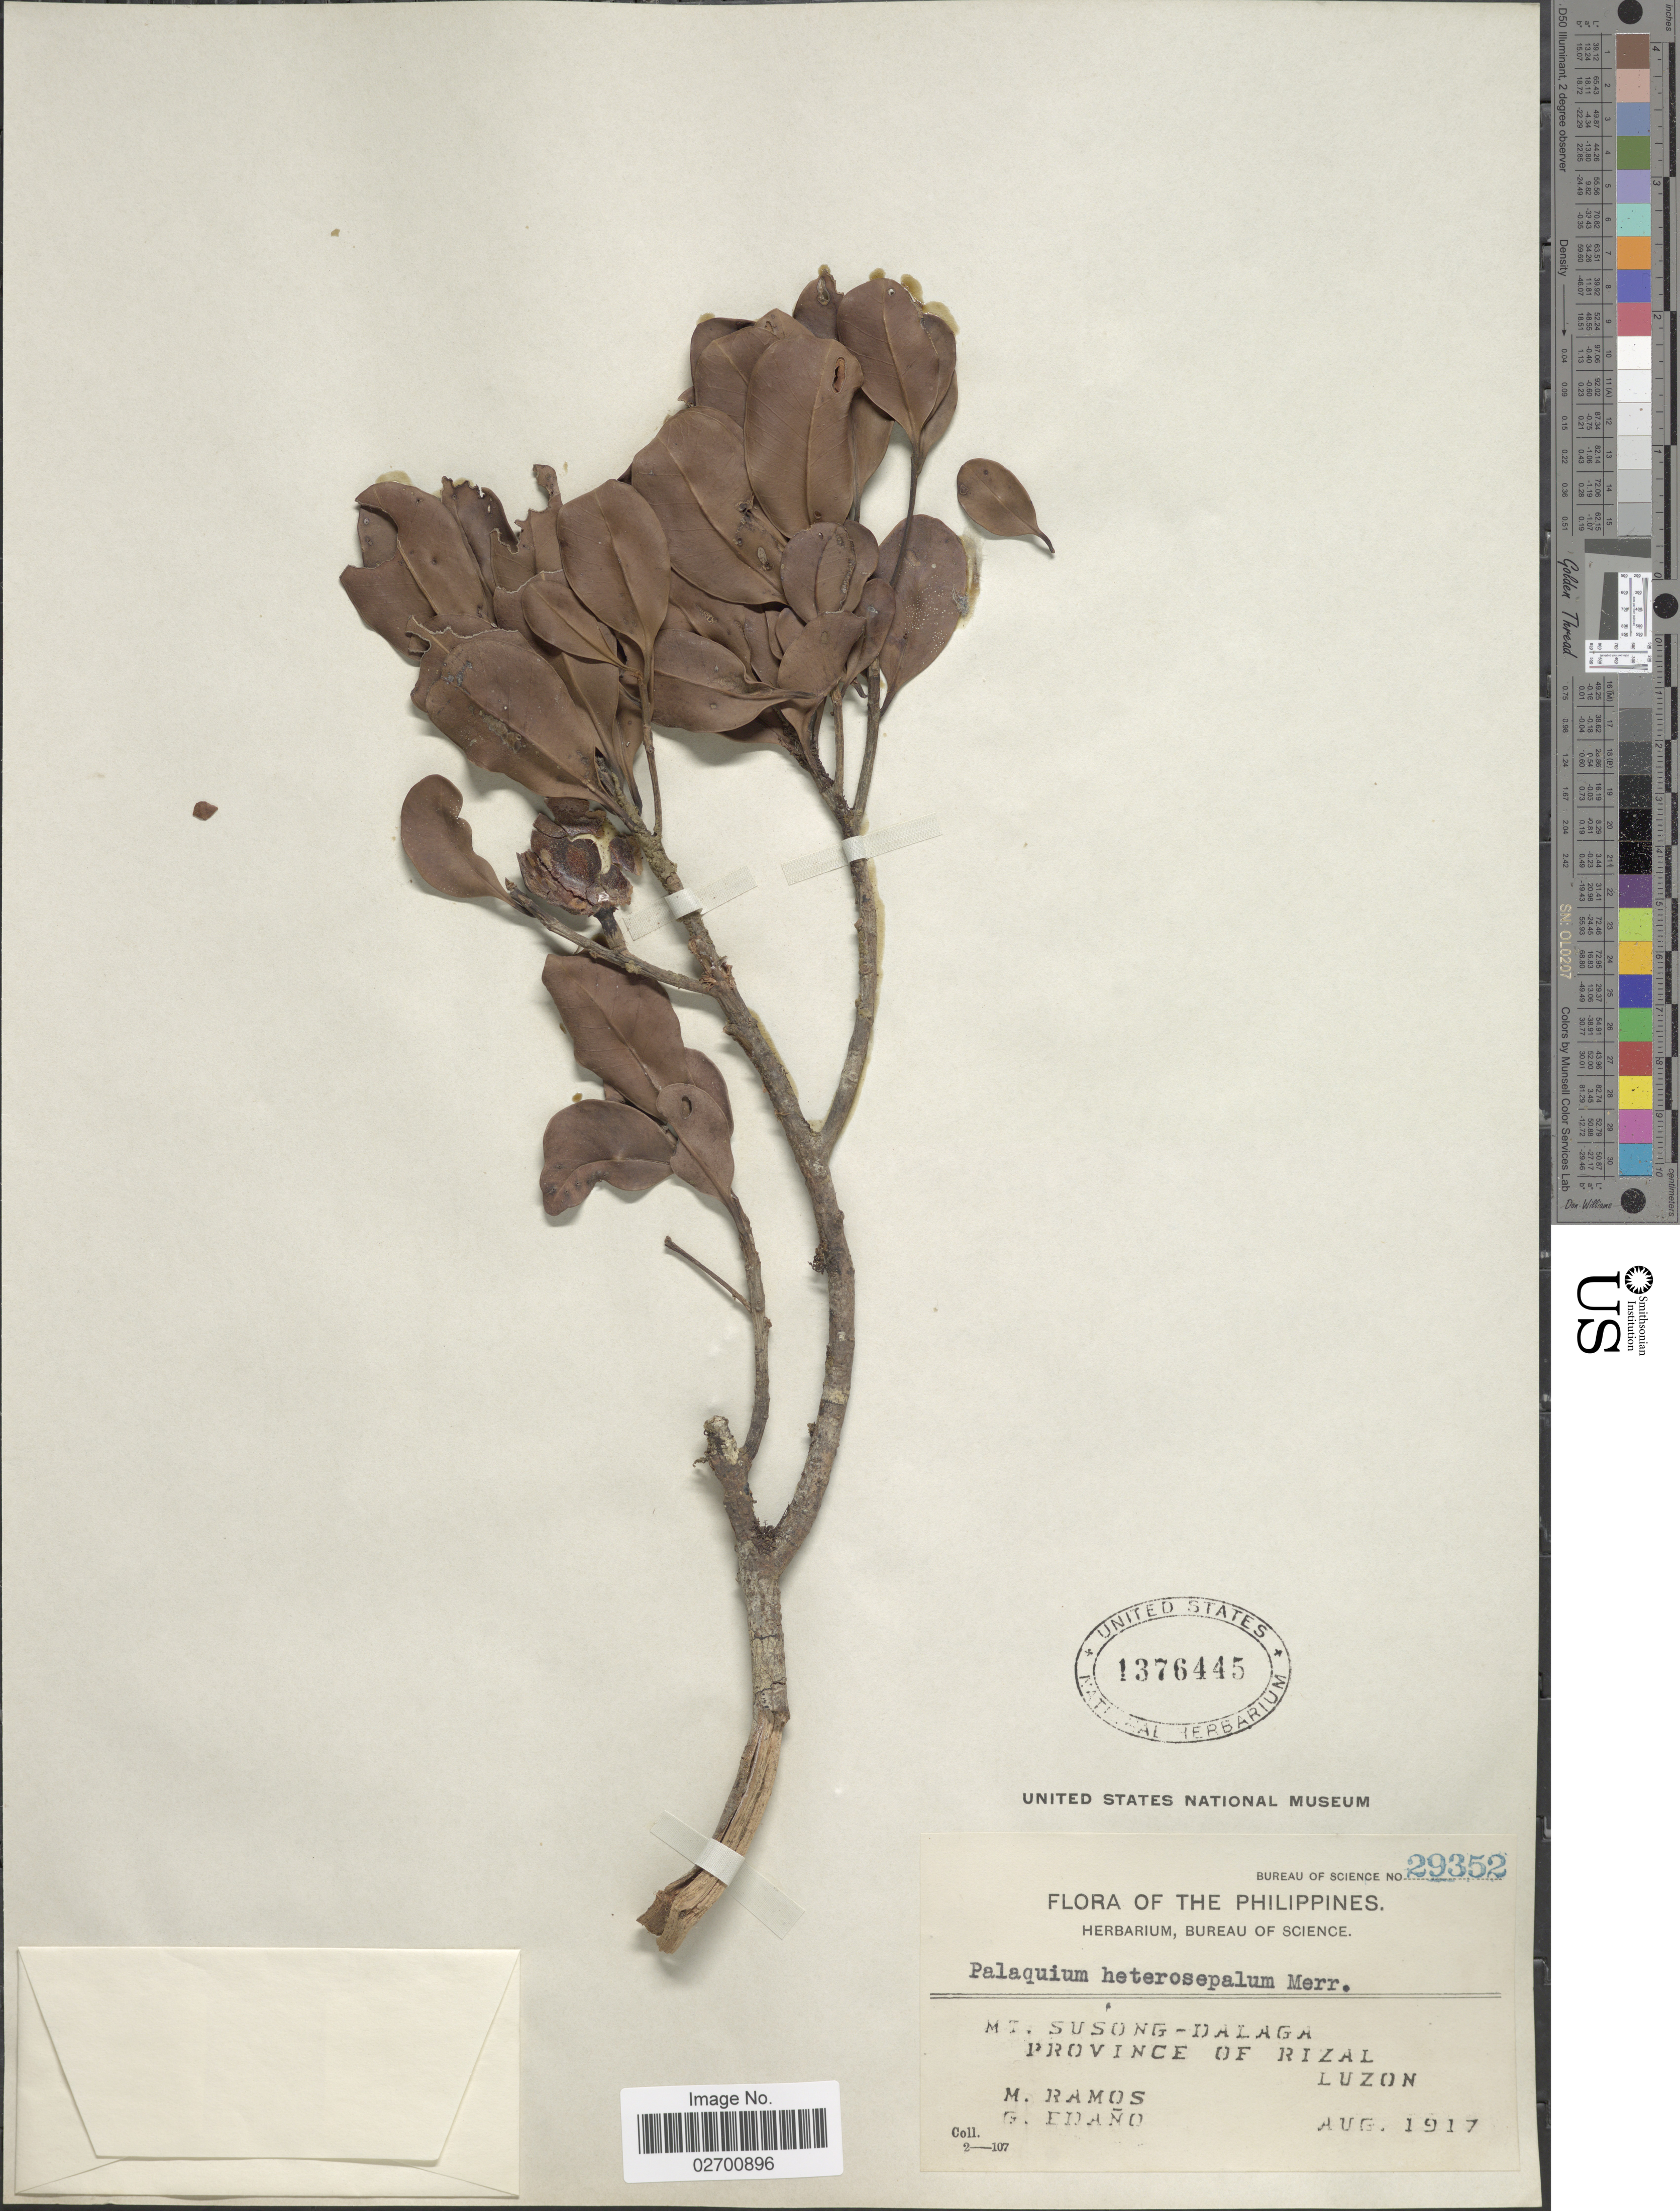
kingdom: Plantae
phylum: Tracheophyta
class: Magnoliopsida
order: Ericales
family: Sapotaceae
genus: Palaquium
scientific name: Palaquium heterosepalum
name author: Merr.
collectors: M. Ramos & G. Edaño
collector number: Bureau of Science 29352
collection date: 1917-08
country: Philippines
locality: Mt. Susong-Dalaga. Province of Rizal, Luzon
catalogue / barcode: US 1376445